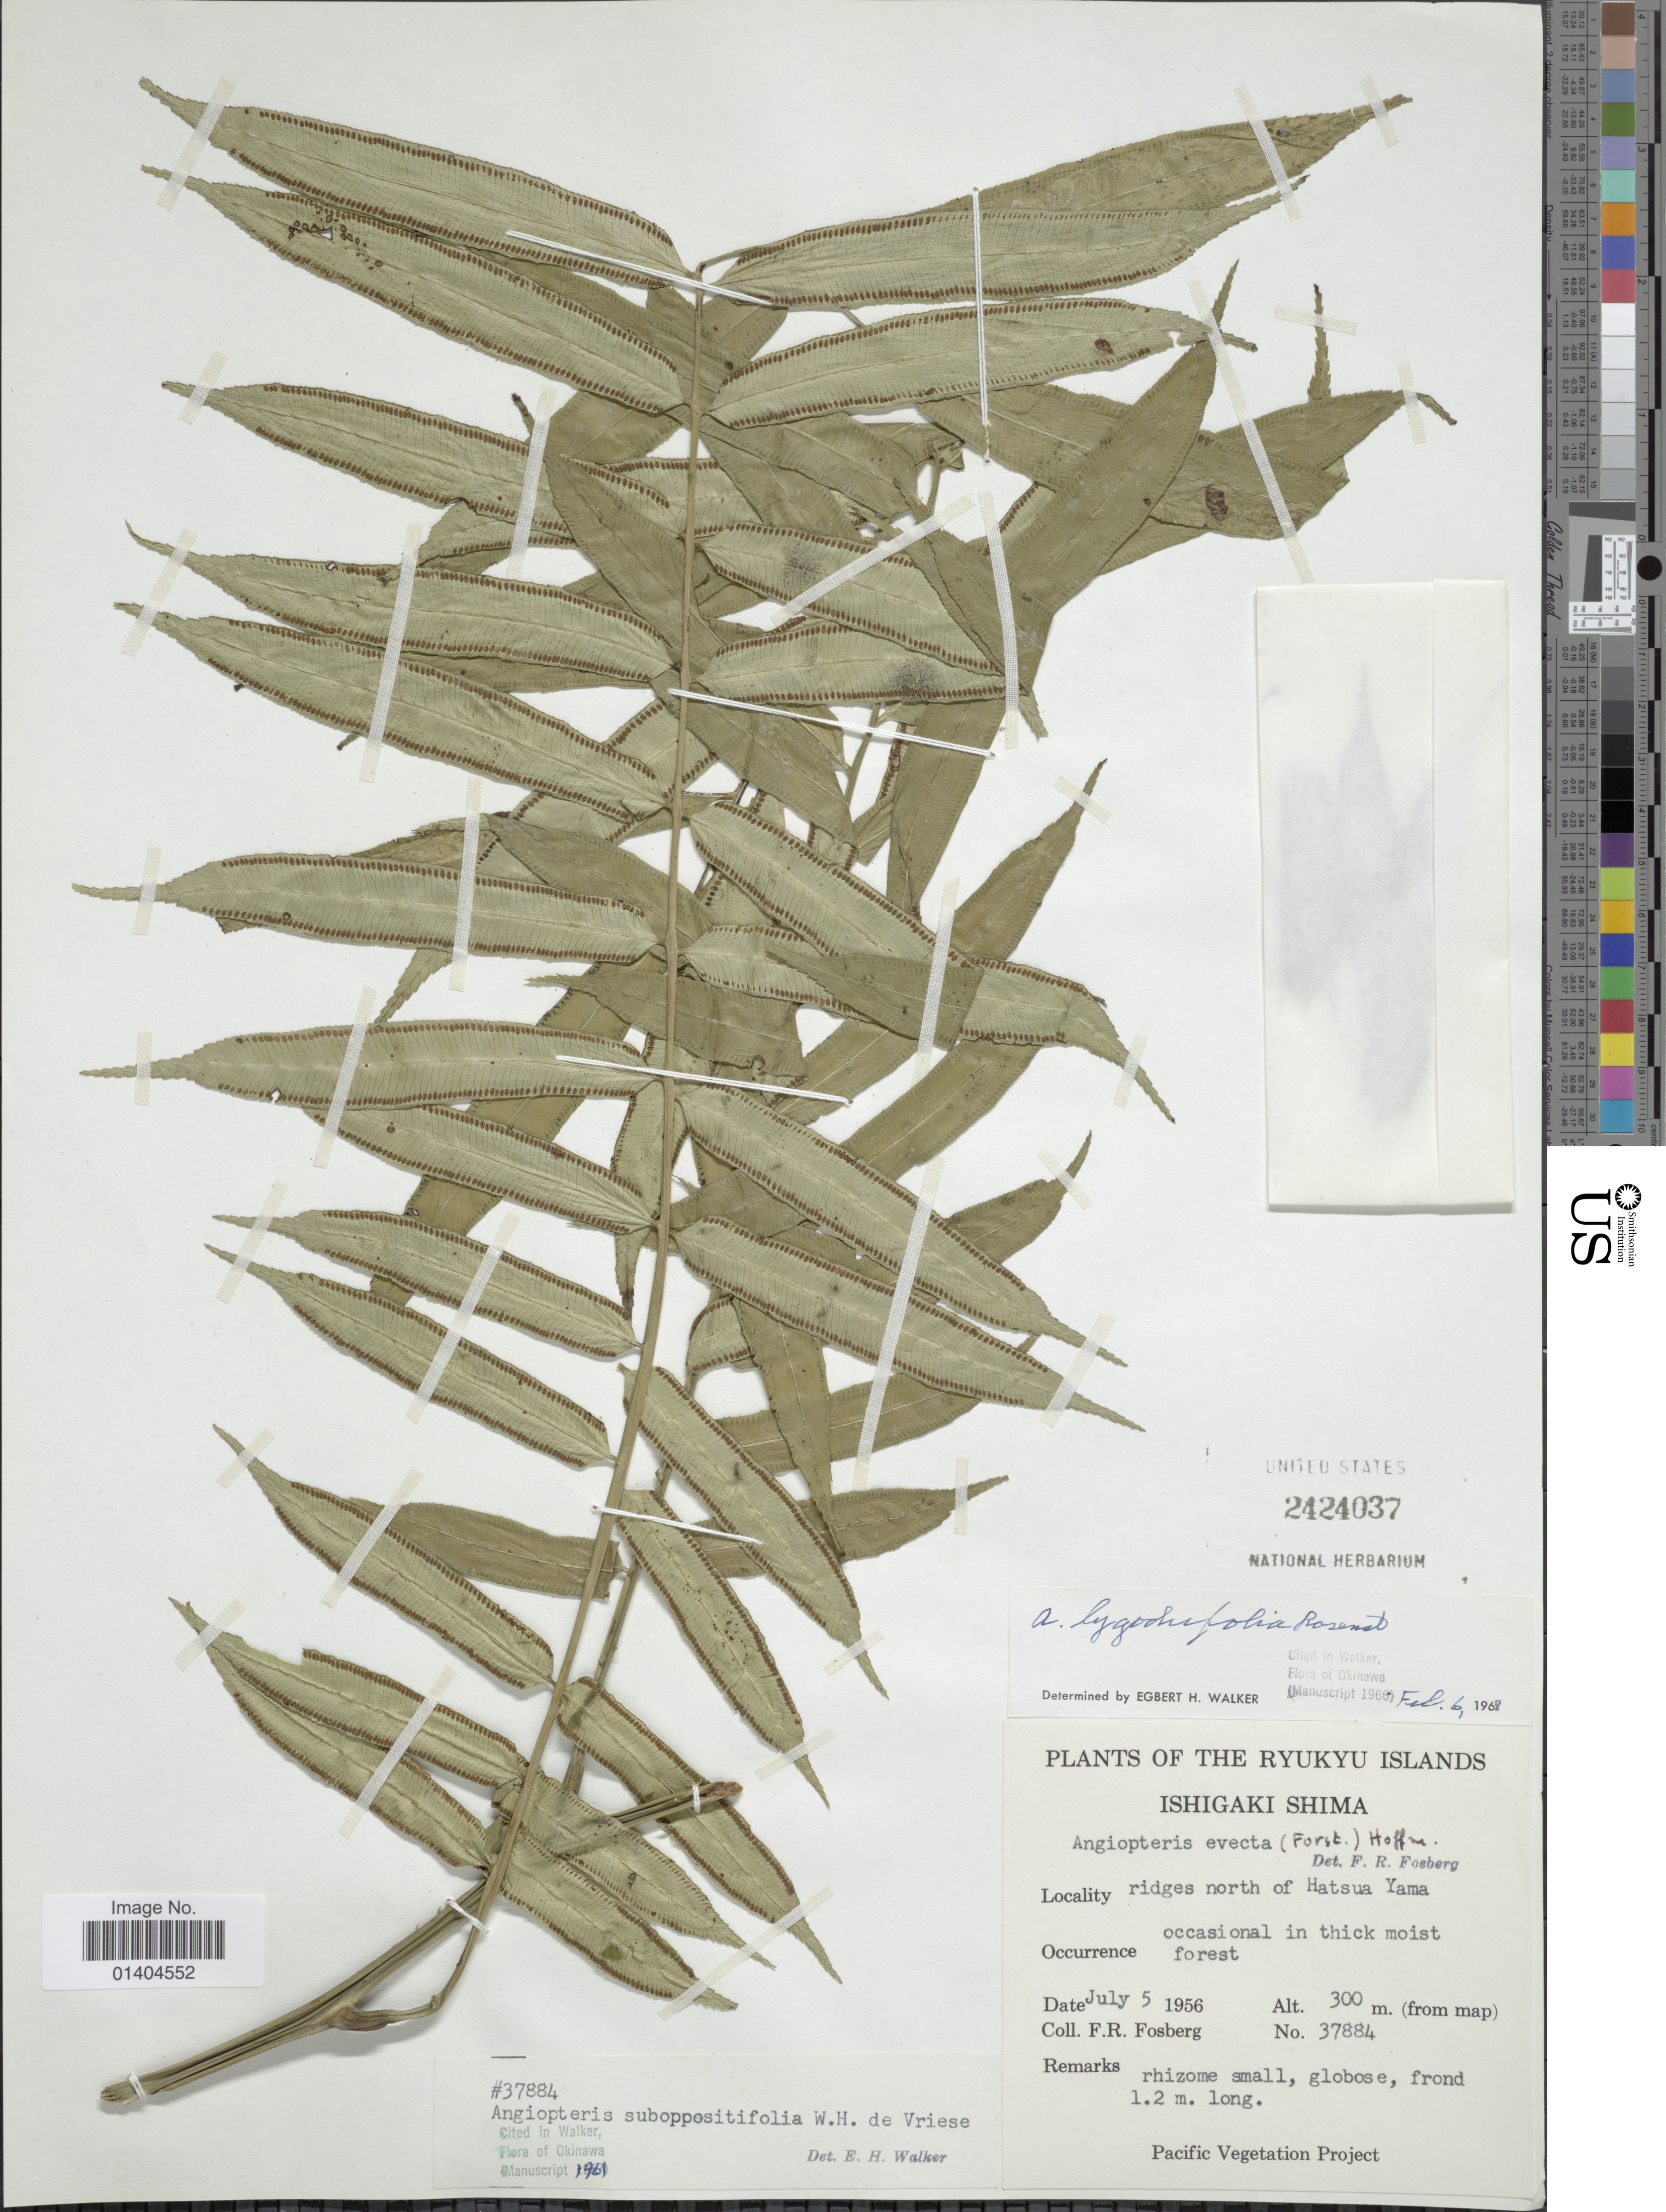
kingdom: Plantae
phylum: Tracheophyta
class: Polypodiopsida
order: Marattiales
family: Marattiaceae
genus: Angiopteris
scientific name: Angiopteris lygodiifolia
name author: Rosenst.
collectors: F. R. Fosberg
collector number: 37884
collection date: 1956-07-05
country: Japan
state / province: Okinawa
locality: Ishigaki Shima. The Ryukyu Islands. Ridges north of Hatsua Yama.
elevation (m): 300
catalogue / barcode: US 2424037